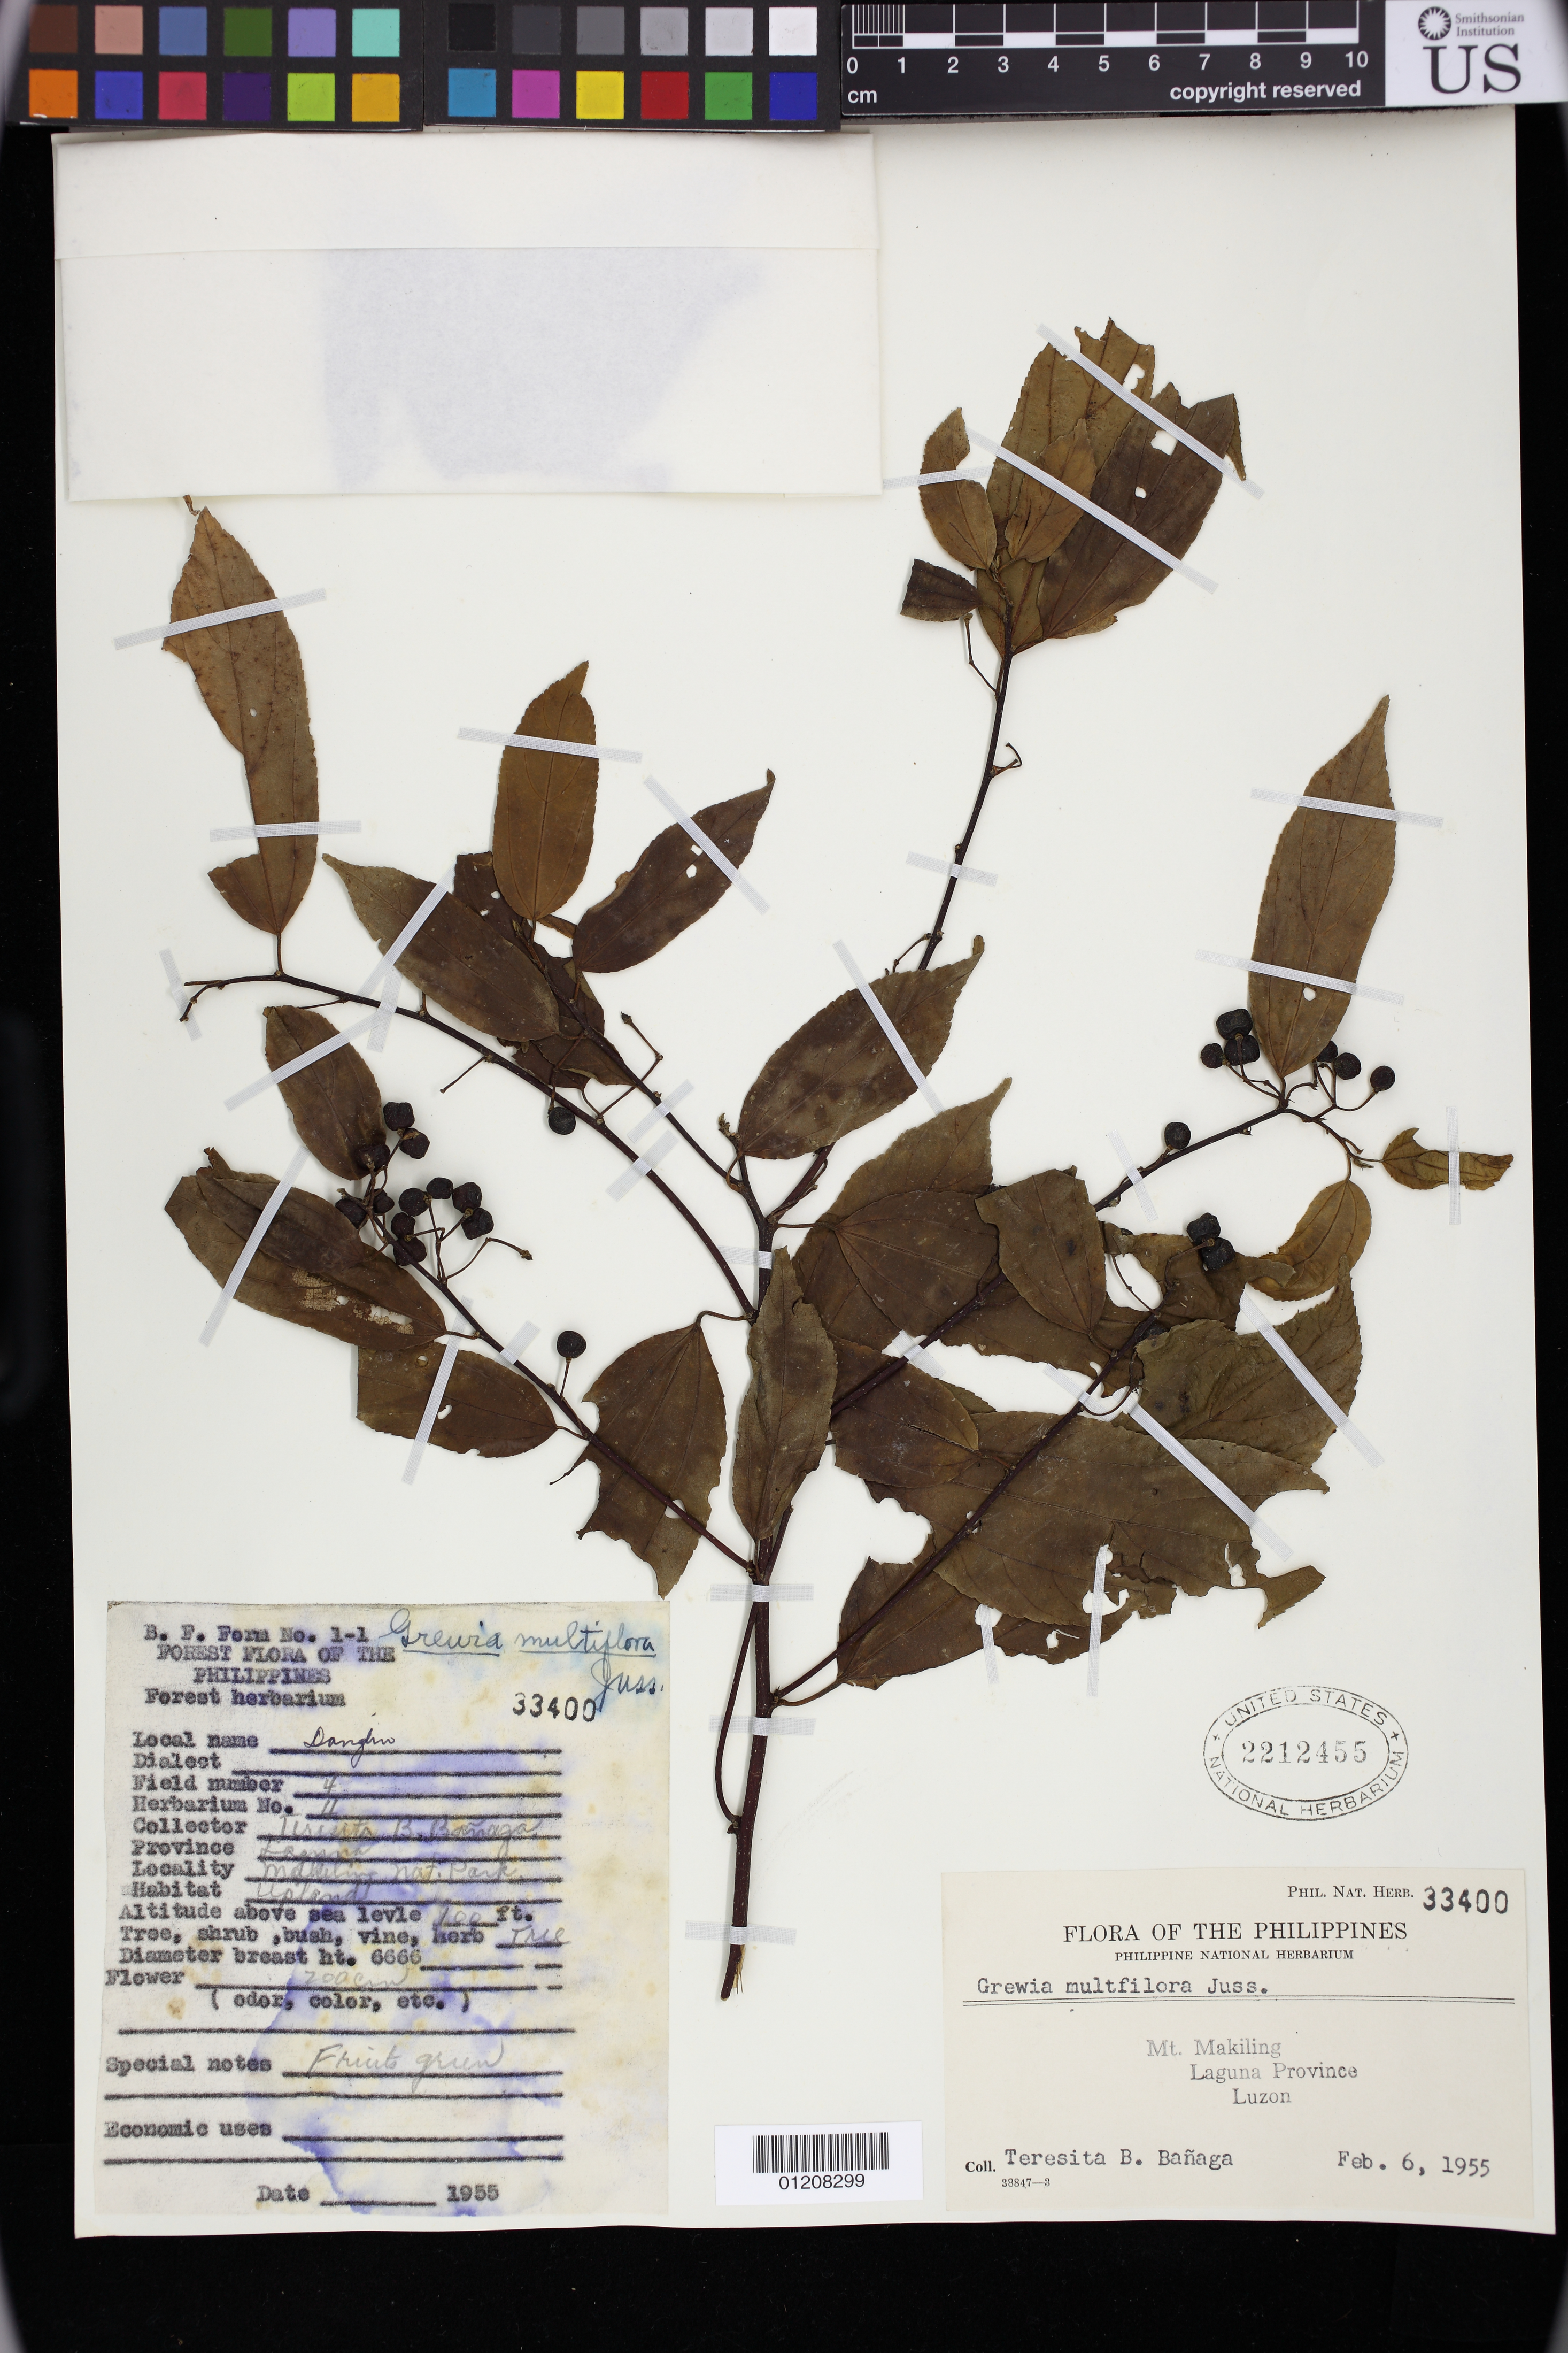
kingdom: Plantae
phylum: Tracheophyta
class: Magnoliopsida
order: Malvales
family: Malvaceae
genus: Grewia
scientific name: Grewia multiflora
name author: Juss.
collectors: T. Banaga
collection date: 1955-02-06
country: Philippines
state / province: Calabarzon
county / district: Laguna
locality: Mt. Makiling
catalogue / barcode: US 2212455